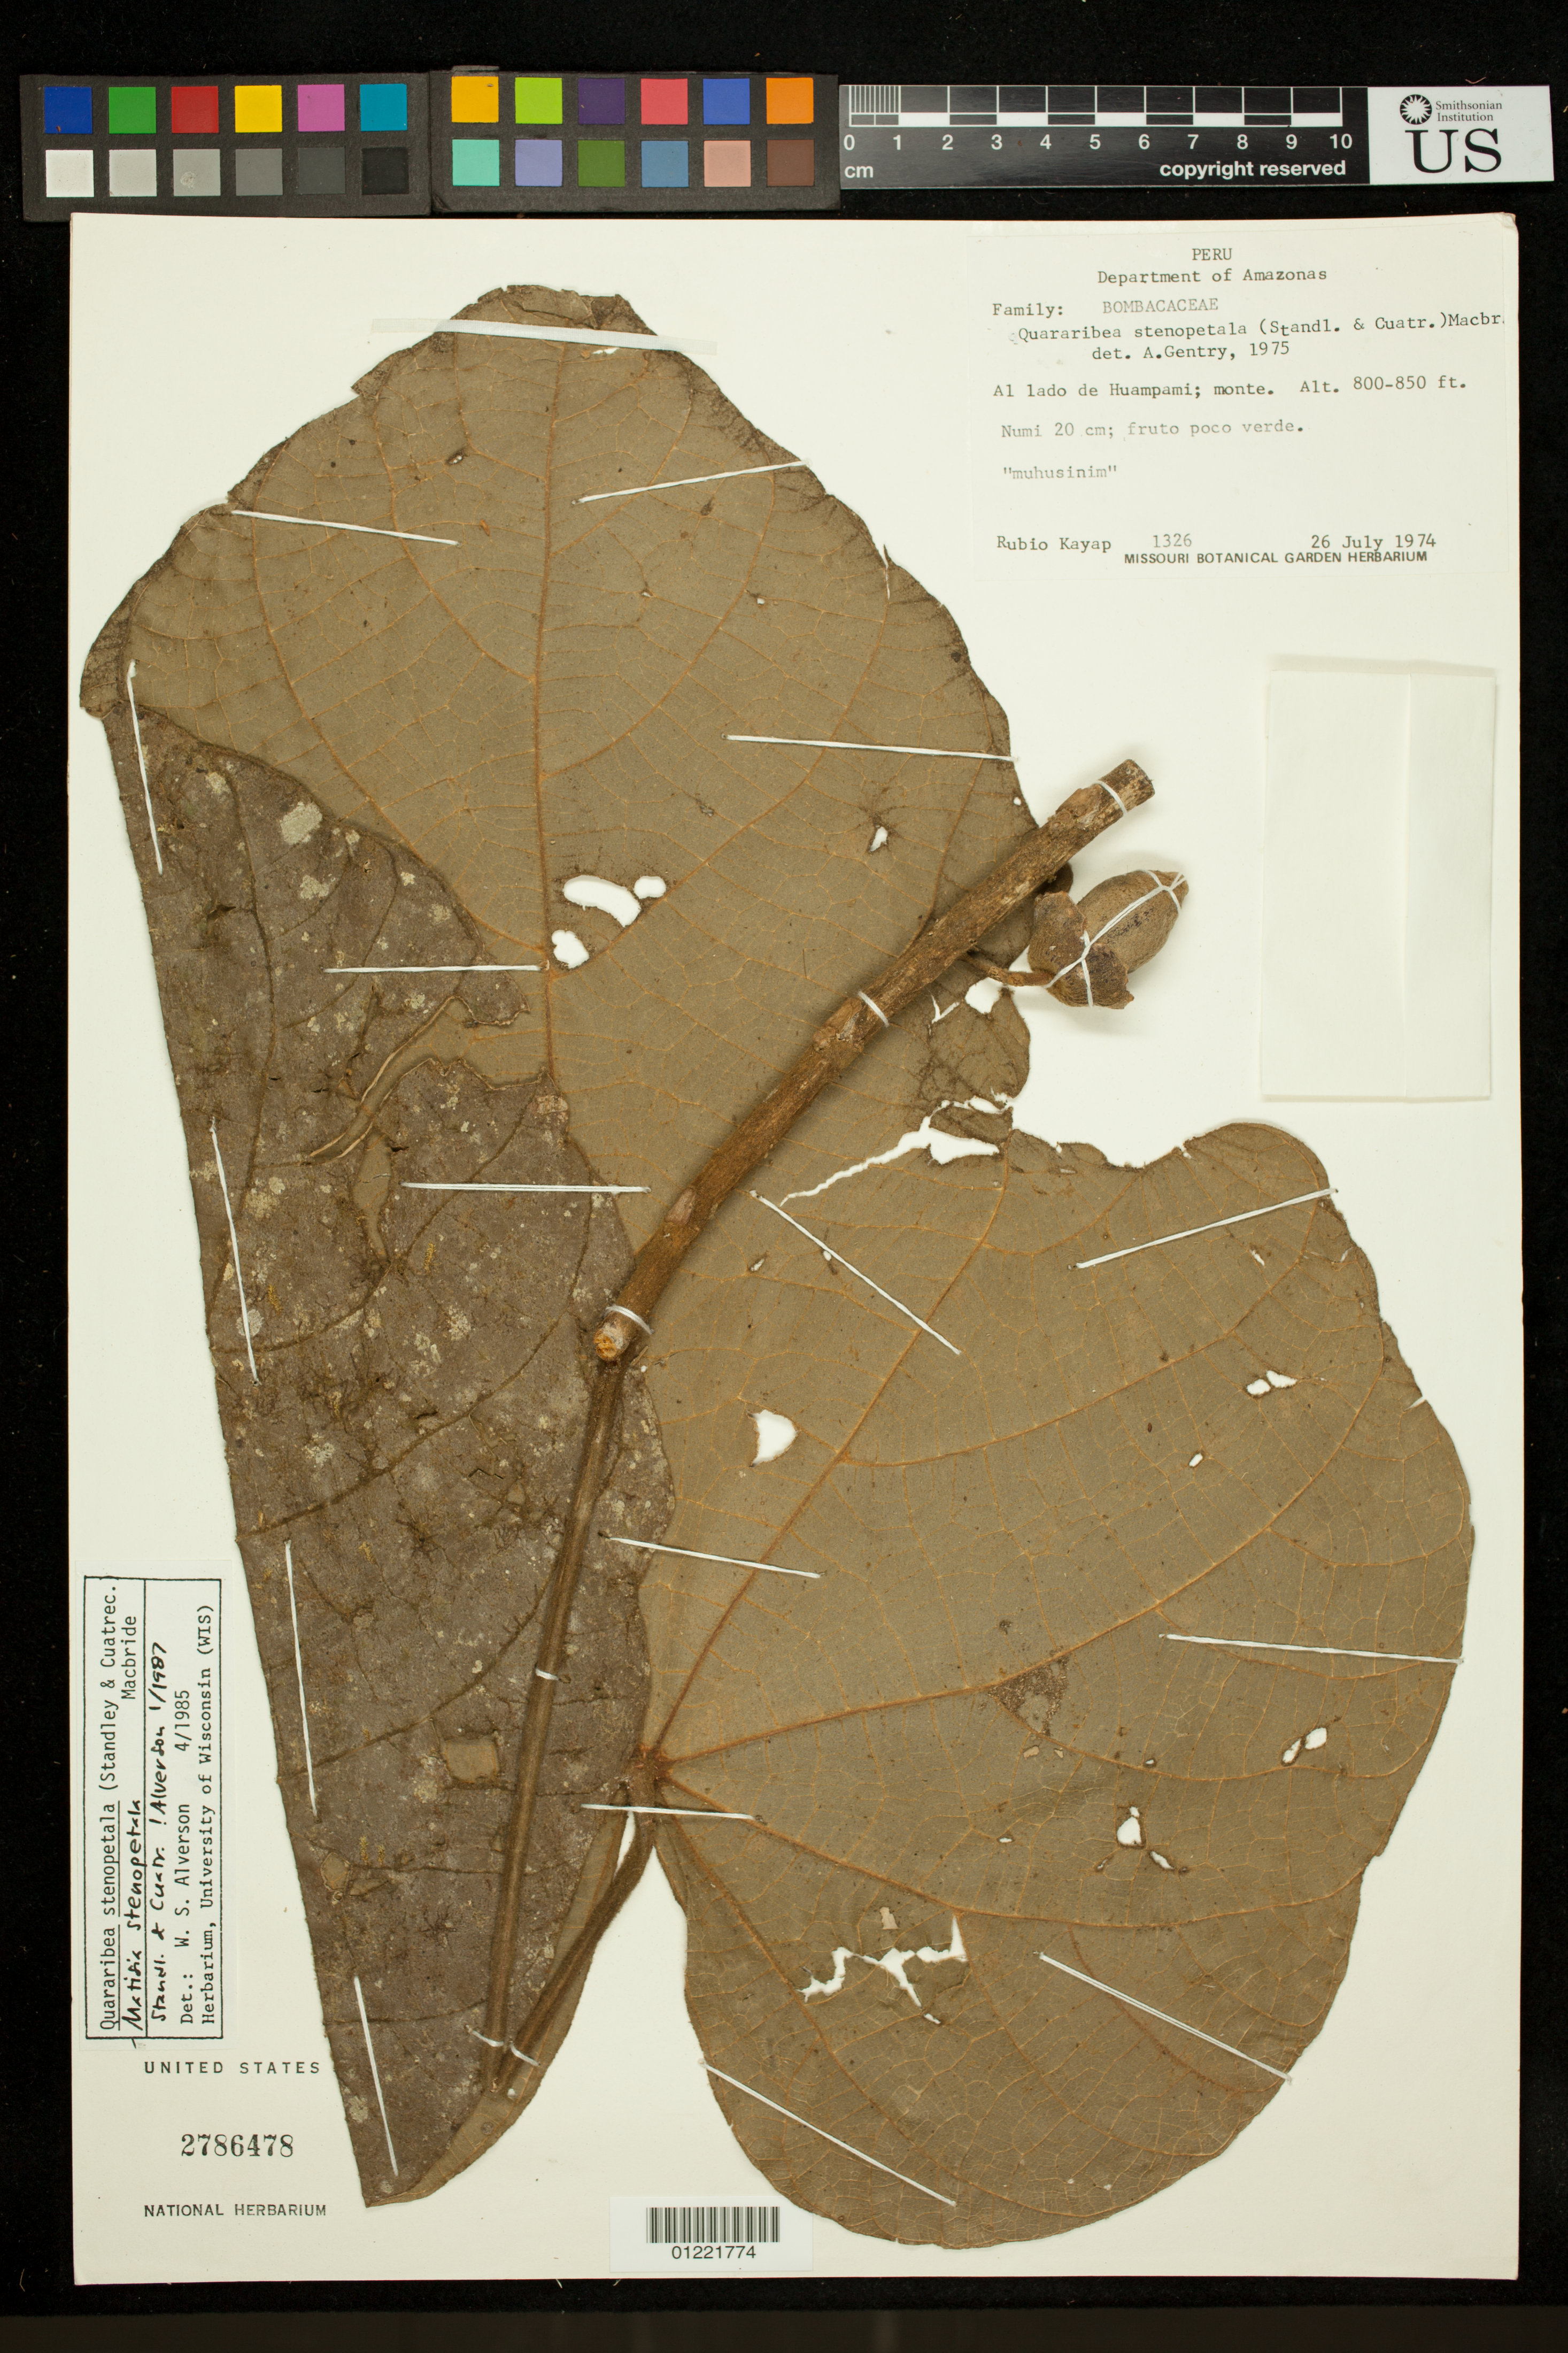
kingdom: Plantae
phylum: Tracheophyta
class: Magnoliopsida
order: Malvales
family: Malvaceae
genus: Matisia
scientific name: Matisia stenopetala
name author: Standl. & Cuatrec.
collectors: R. Kayap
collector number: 1326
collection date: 1974-07-26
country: Peru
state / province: Amazonas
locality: Al lado de Huampami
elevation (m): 244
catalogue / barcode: US 2786478